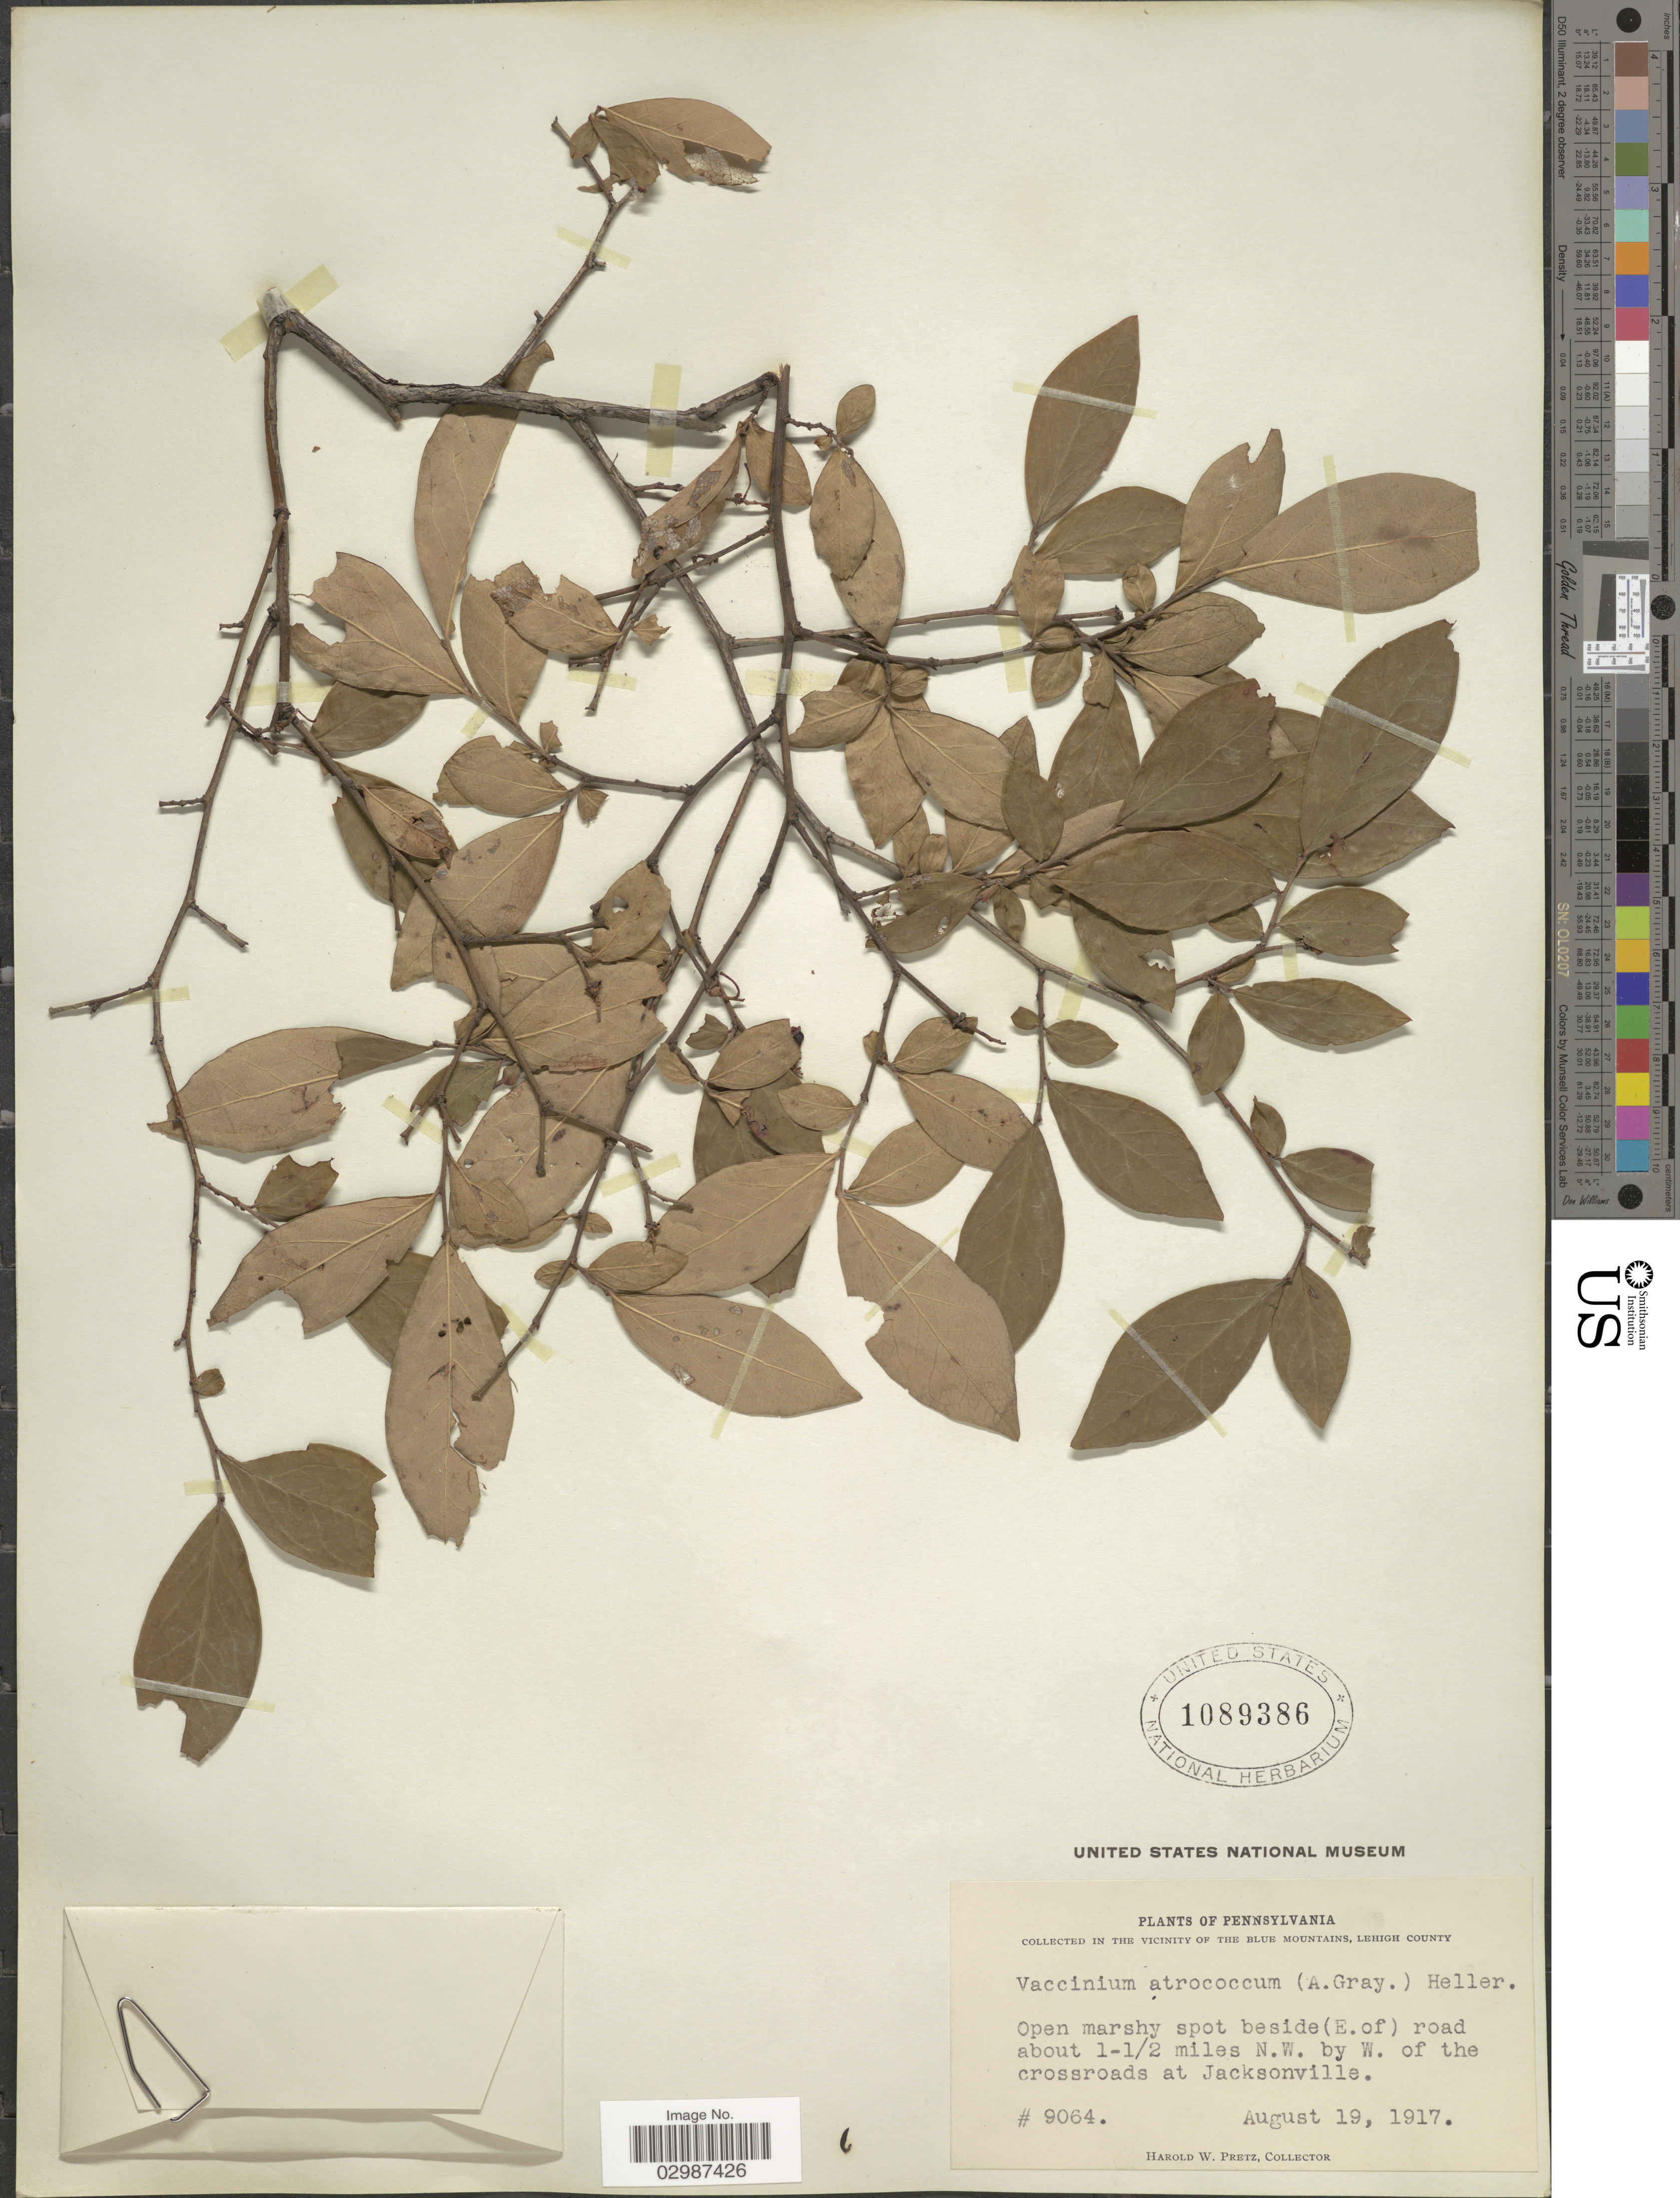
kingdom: Plantae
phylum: Tracheophyta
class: Magnoliopsida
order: Ericales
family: Ericaceae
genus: Vaccinium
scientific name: Vaccinium atrococcum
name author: (A. Gray) A. Heller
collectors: H. W. Pretz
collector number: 9064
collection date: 1917-08-19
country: United States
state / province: Pennsylvania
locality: The Vicinity of the Blue Mountains, Lehigh County. Open marshy spot beside (E. of) road about 1-1/2 miles N.W. by W. of the crossroads at Jacksonville.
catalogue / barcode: US 1089386